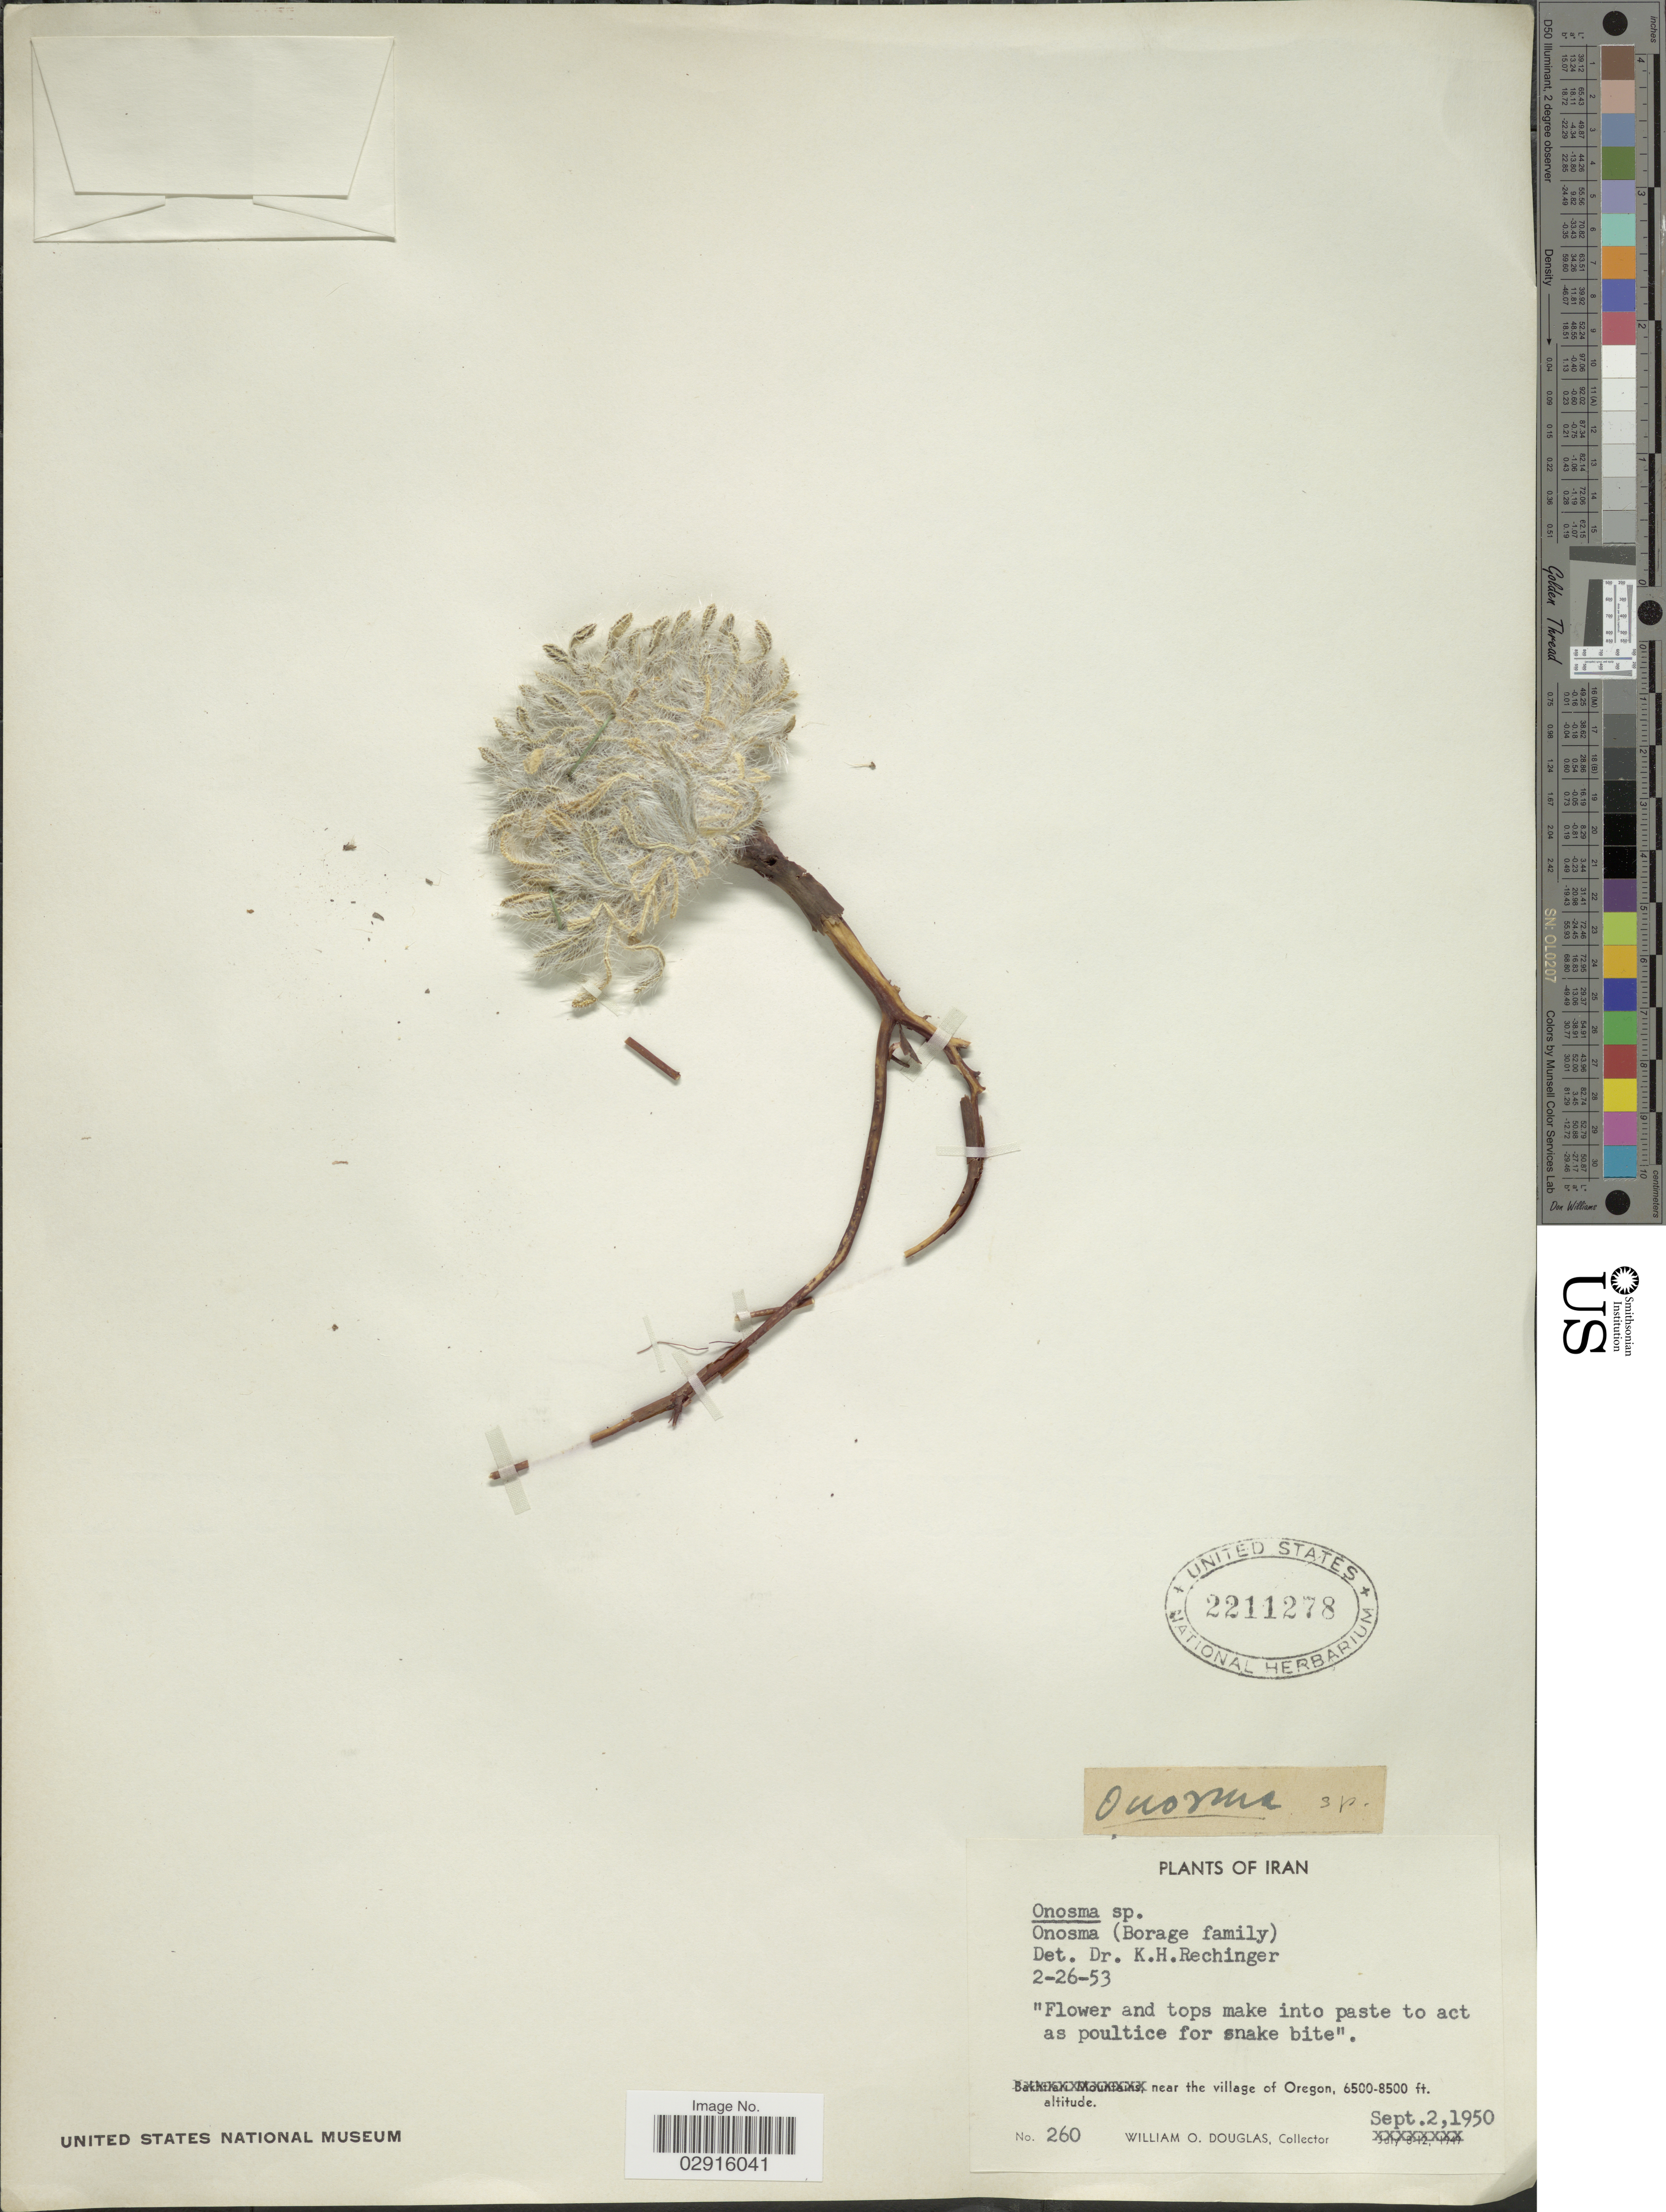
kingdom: Plantae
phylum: Tracheophyta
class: Magnoliopsida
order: Boraginales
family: Boraginaceae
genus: Onosma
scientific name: Onosma sp.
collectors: W. Douglas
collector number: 260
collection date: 1950-09-02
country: Iran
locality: Near the village of Oregon.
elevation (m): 1981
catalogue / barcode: US 2211278